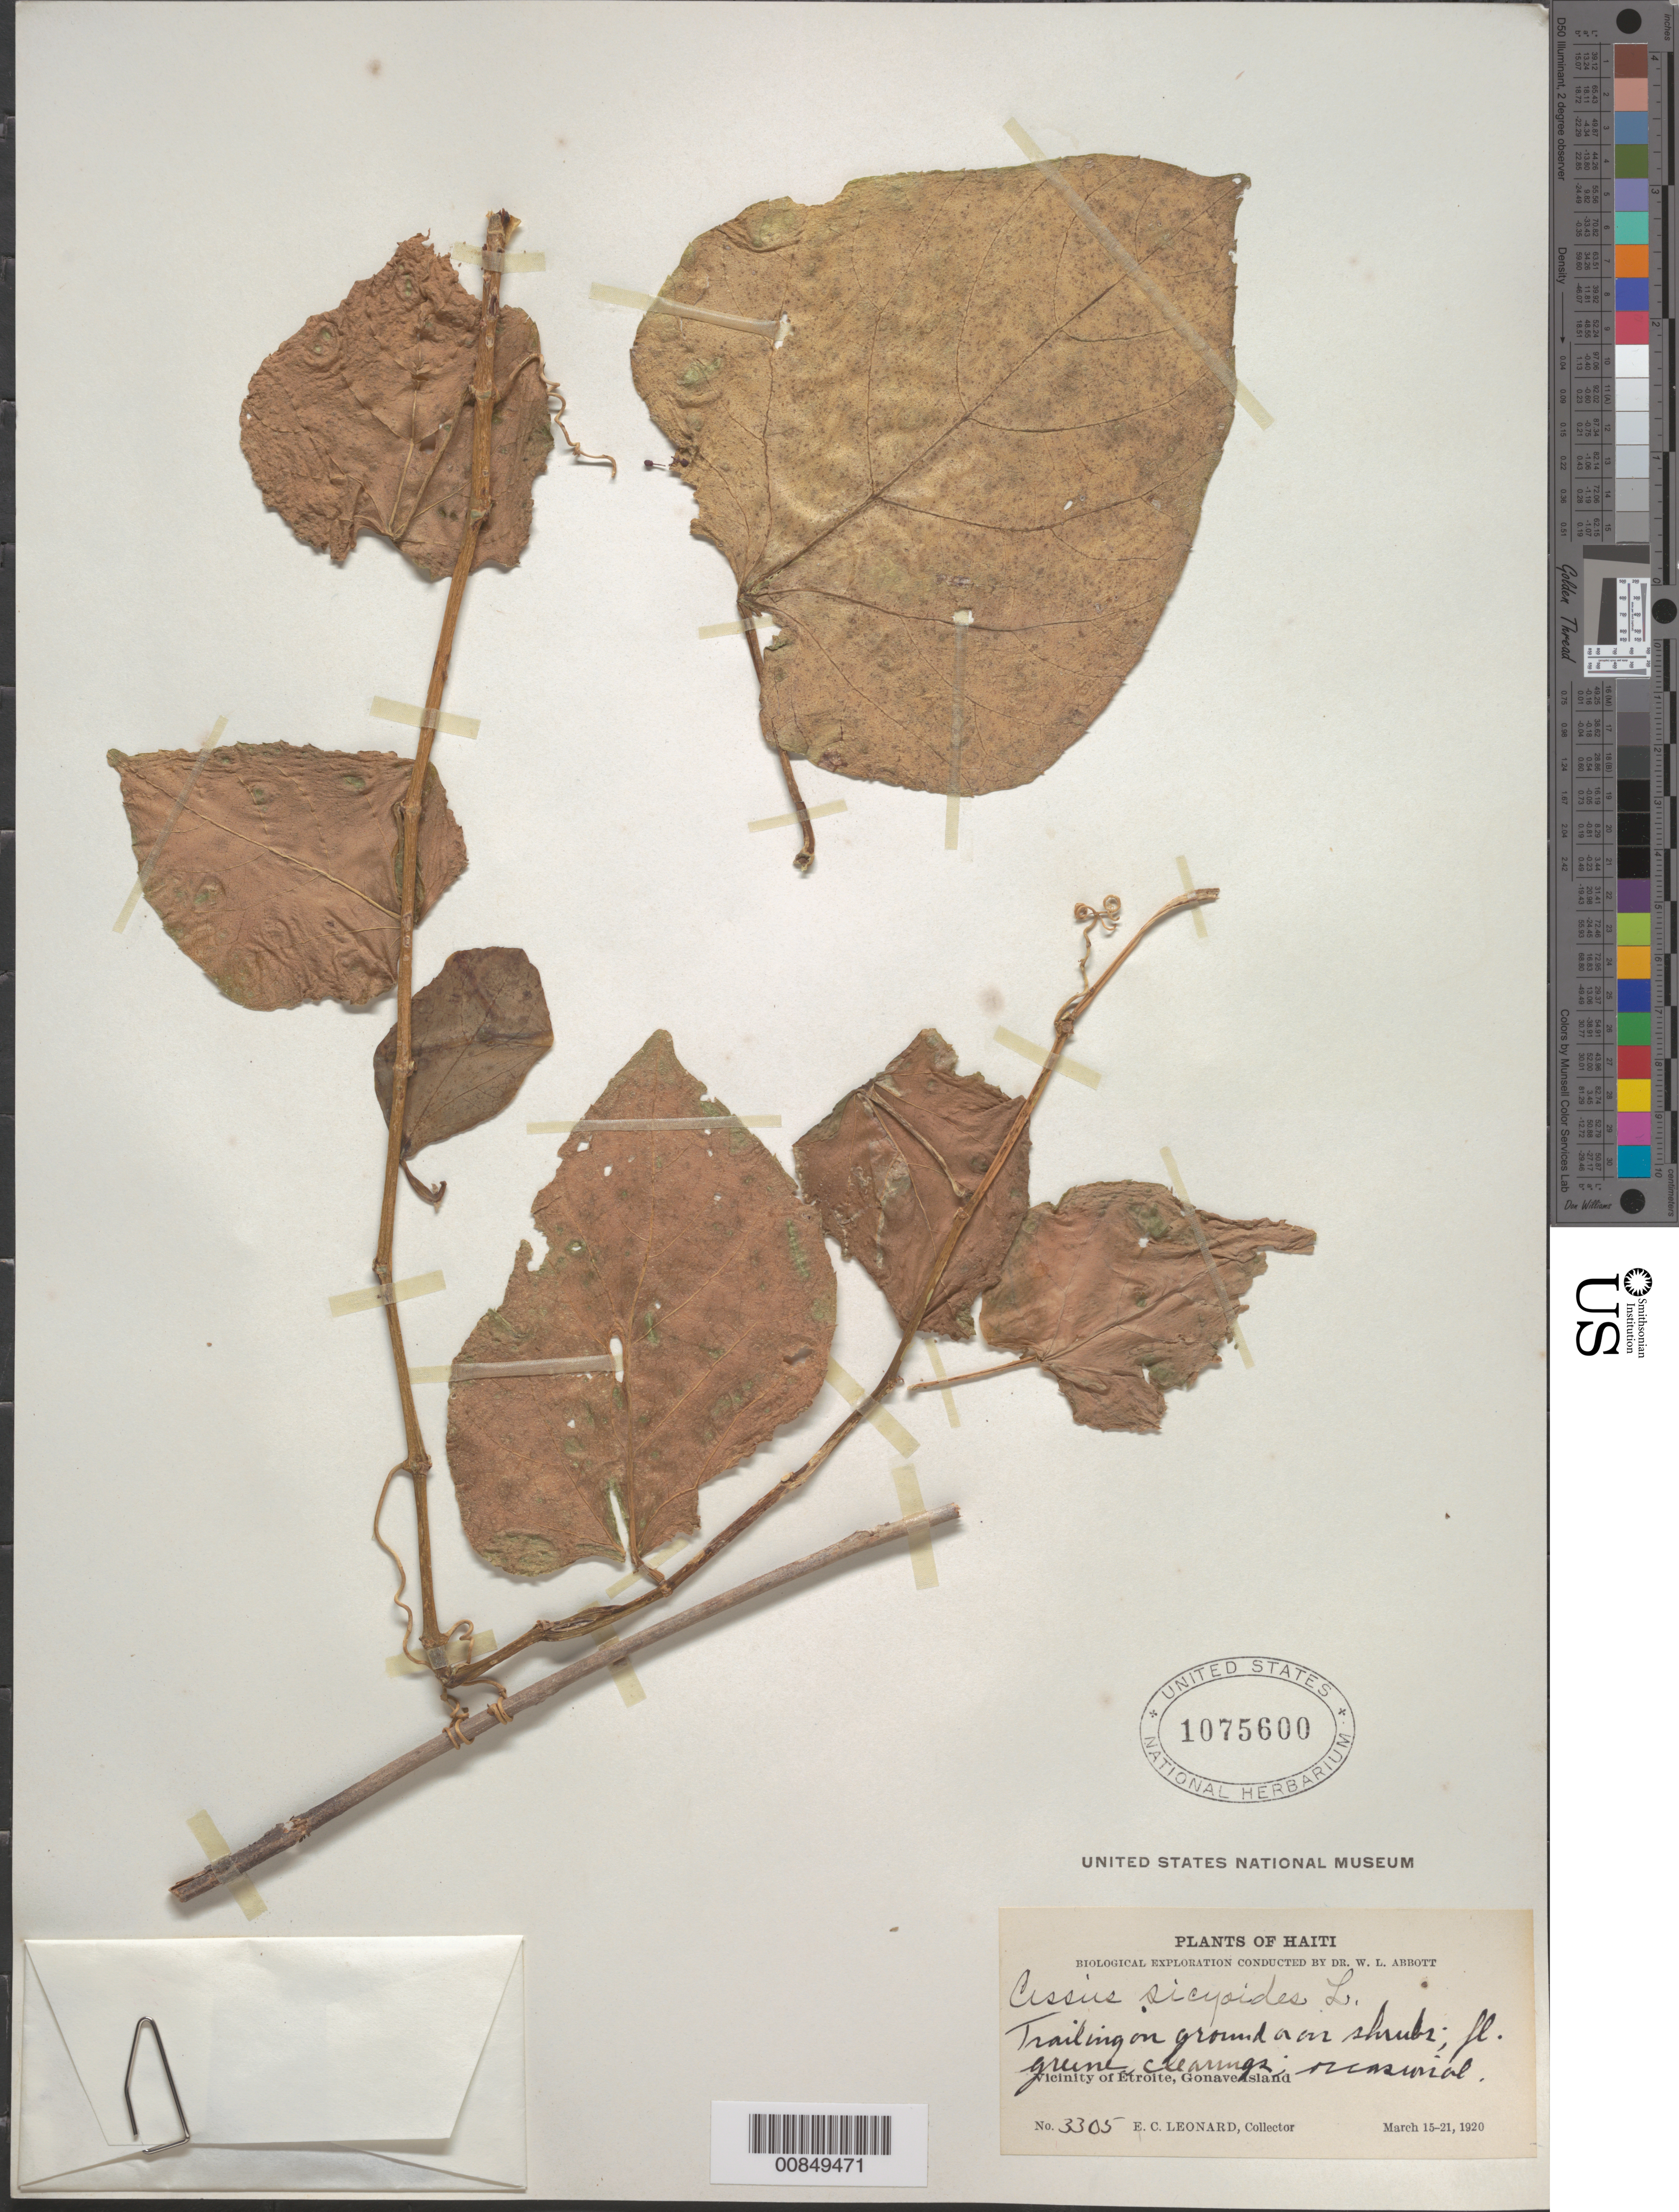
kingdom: Plantae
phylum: Tracheophyta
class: Magnoliopsida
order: Vitales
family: Vitaceae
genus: Cissus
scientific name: Cissus verticillata subsp. verticillata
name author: (L.) Nicolson & C.E. Jarvis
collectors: E. C. Leonard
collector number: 3305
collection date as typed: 15 Mar 1920 to 21 Mar 1920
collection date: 1920-03-15/1920-03-21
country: Haiti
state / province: Ouest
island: Île de la Gonâve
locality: Vicinity of Étroite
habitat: On ground o on shrubs, in clearings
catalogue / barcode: US 1075600